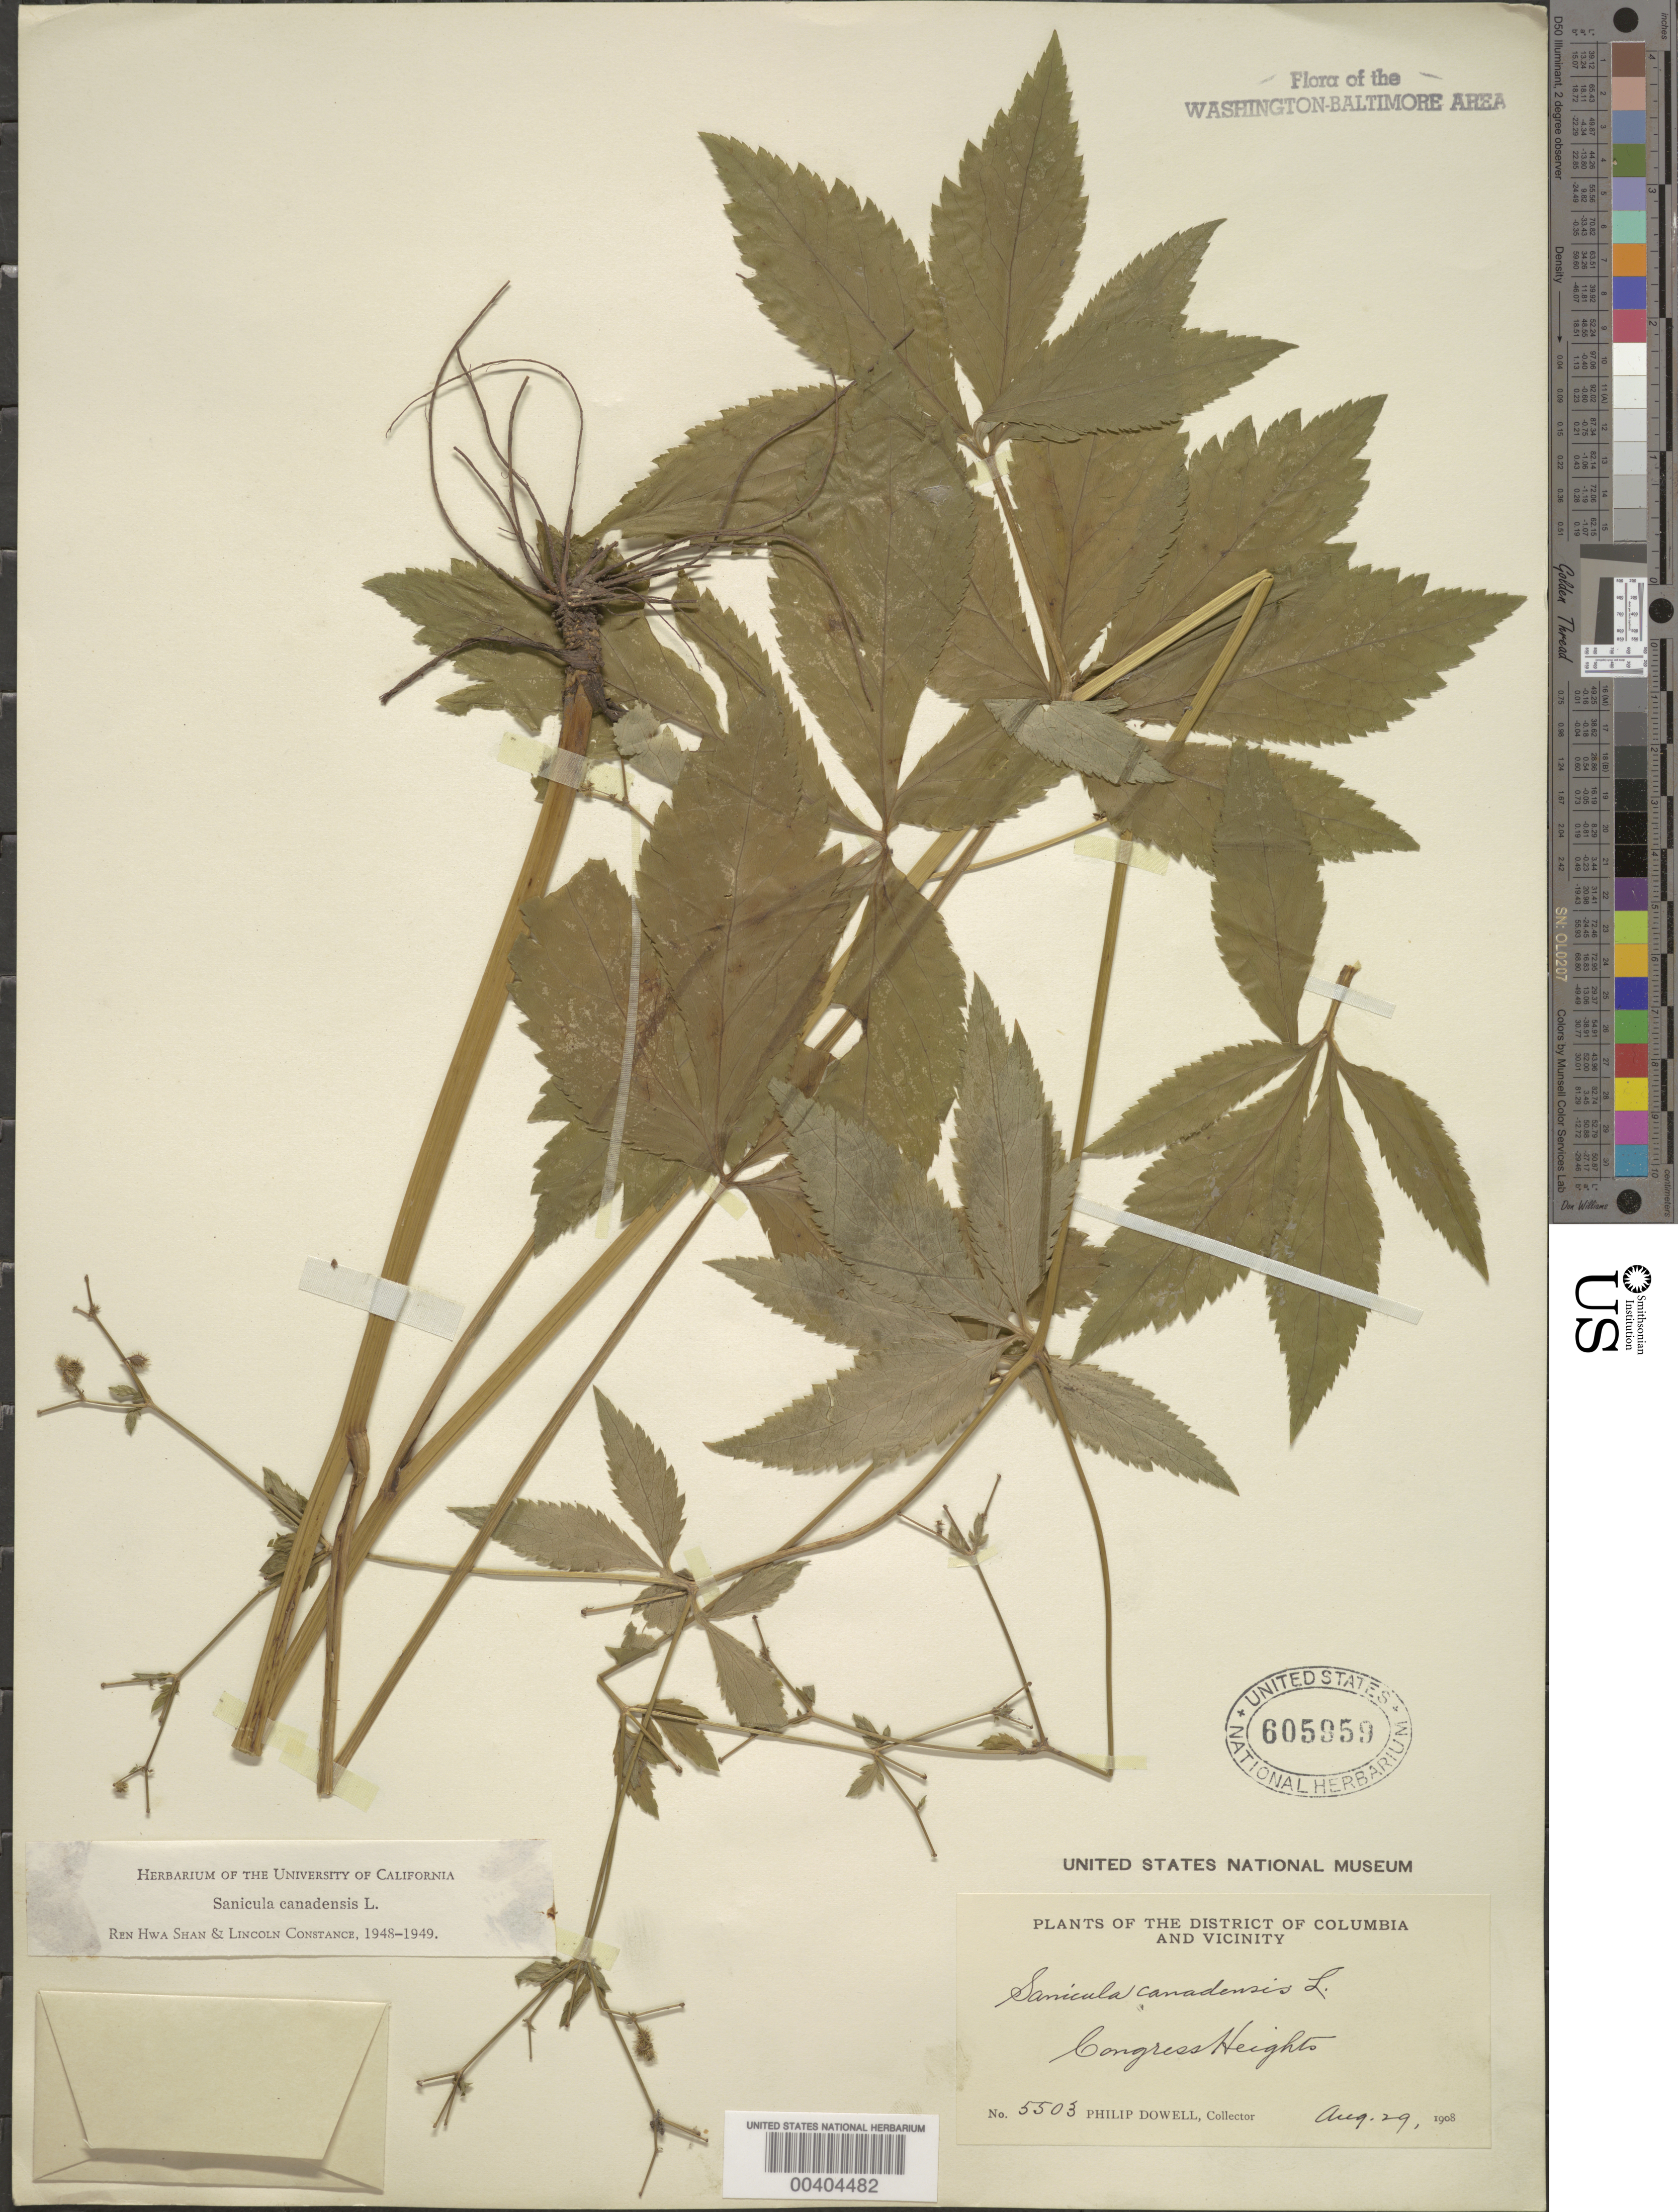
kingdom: Plantae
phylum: Tracheophyta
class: Magnoliopsida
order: Apiales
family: Apiaceae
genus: Sanicula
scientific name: Sanicula canadensis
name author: L.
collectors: P. Dowell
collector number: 5503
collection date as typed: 29 Aug 1908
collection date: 1908-08-29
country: United States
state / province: District of Columbia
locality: Congress Heights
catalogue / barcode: US 605959